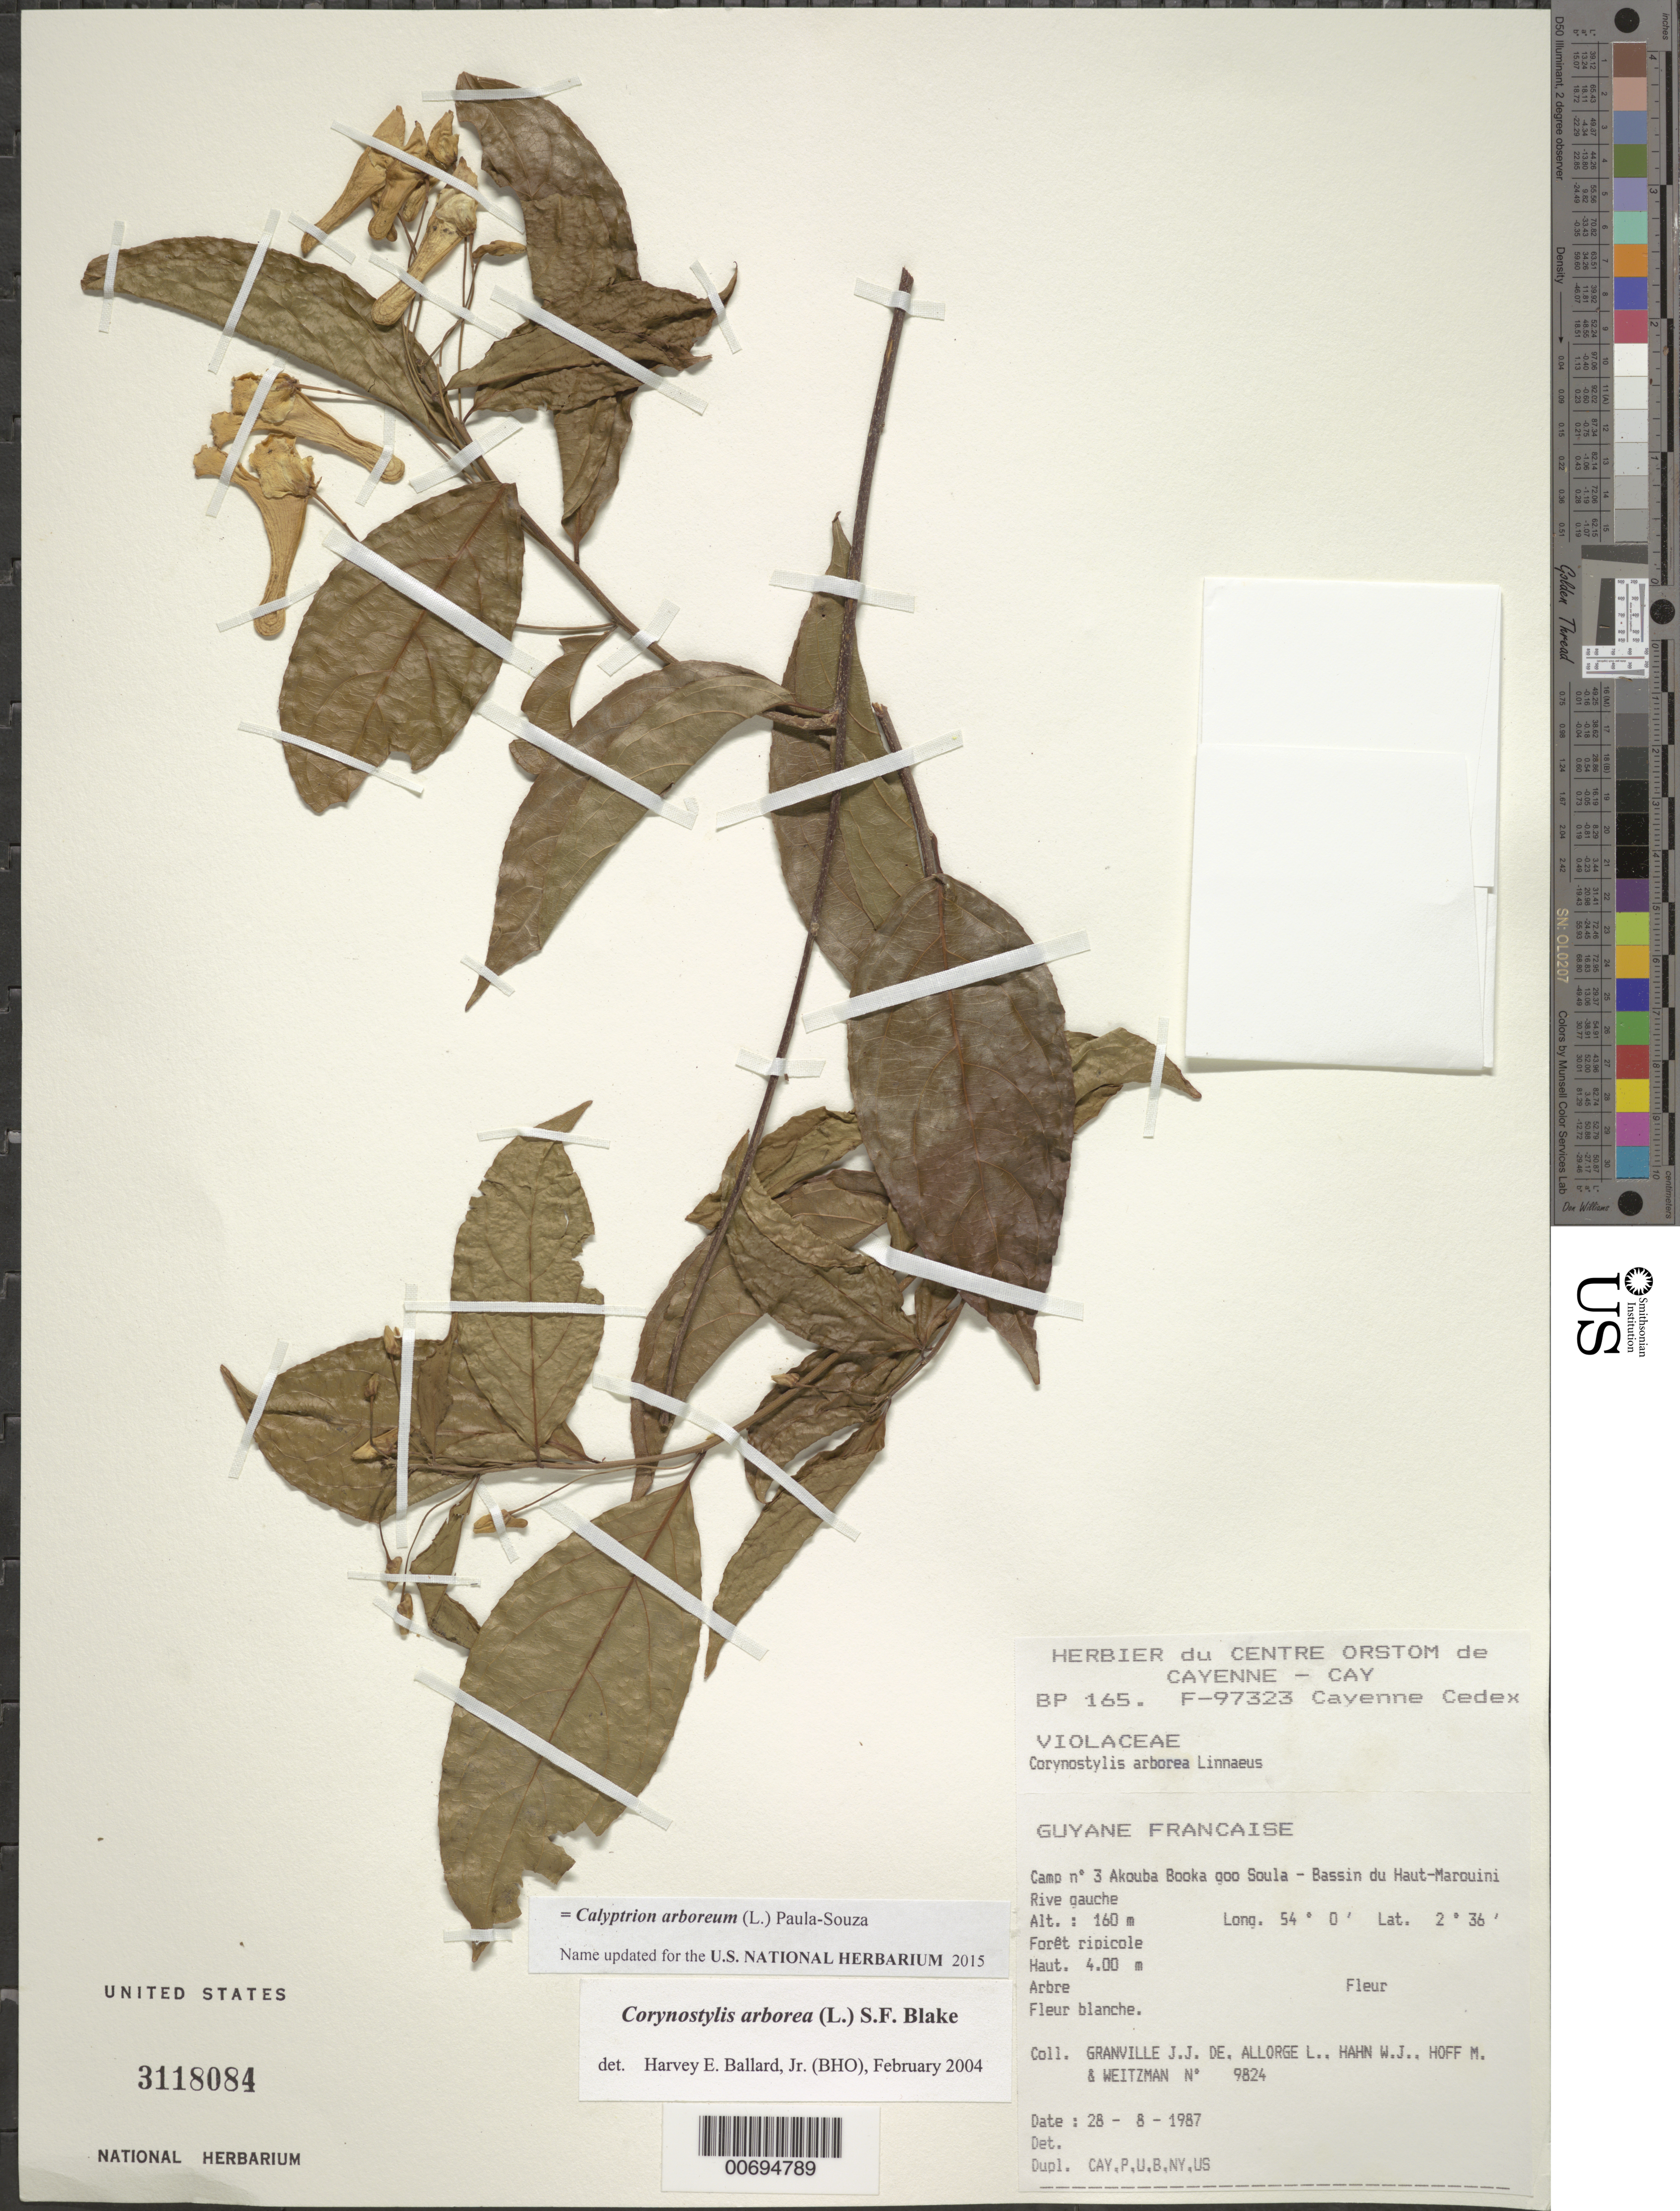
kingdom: Plantae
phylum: Tracheophyta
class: Magnoliopsida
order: Malpighiales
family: Violaceae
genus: Calyptrion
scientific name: Calyptrion arboreum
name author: (L.) Paula-Souza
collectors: J.-J. de Granville, L. Allorge, W. J. Hahn, M. Hoff & A. L. Weitzman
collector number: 9824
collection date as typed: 28-Aug-87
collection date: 1987-08-28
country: French Guiana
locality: Akouba Booka goo Soula, Camp #3, Bassin du Haut-Marouini, 1500 m au SW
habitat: Riparian forest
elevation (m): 160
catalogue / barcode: US 3118084